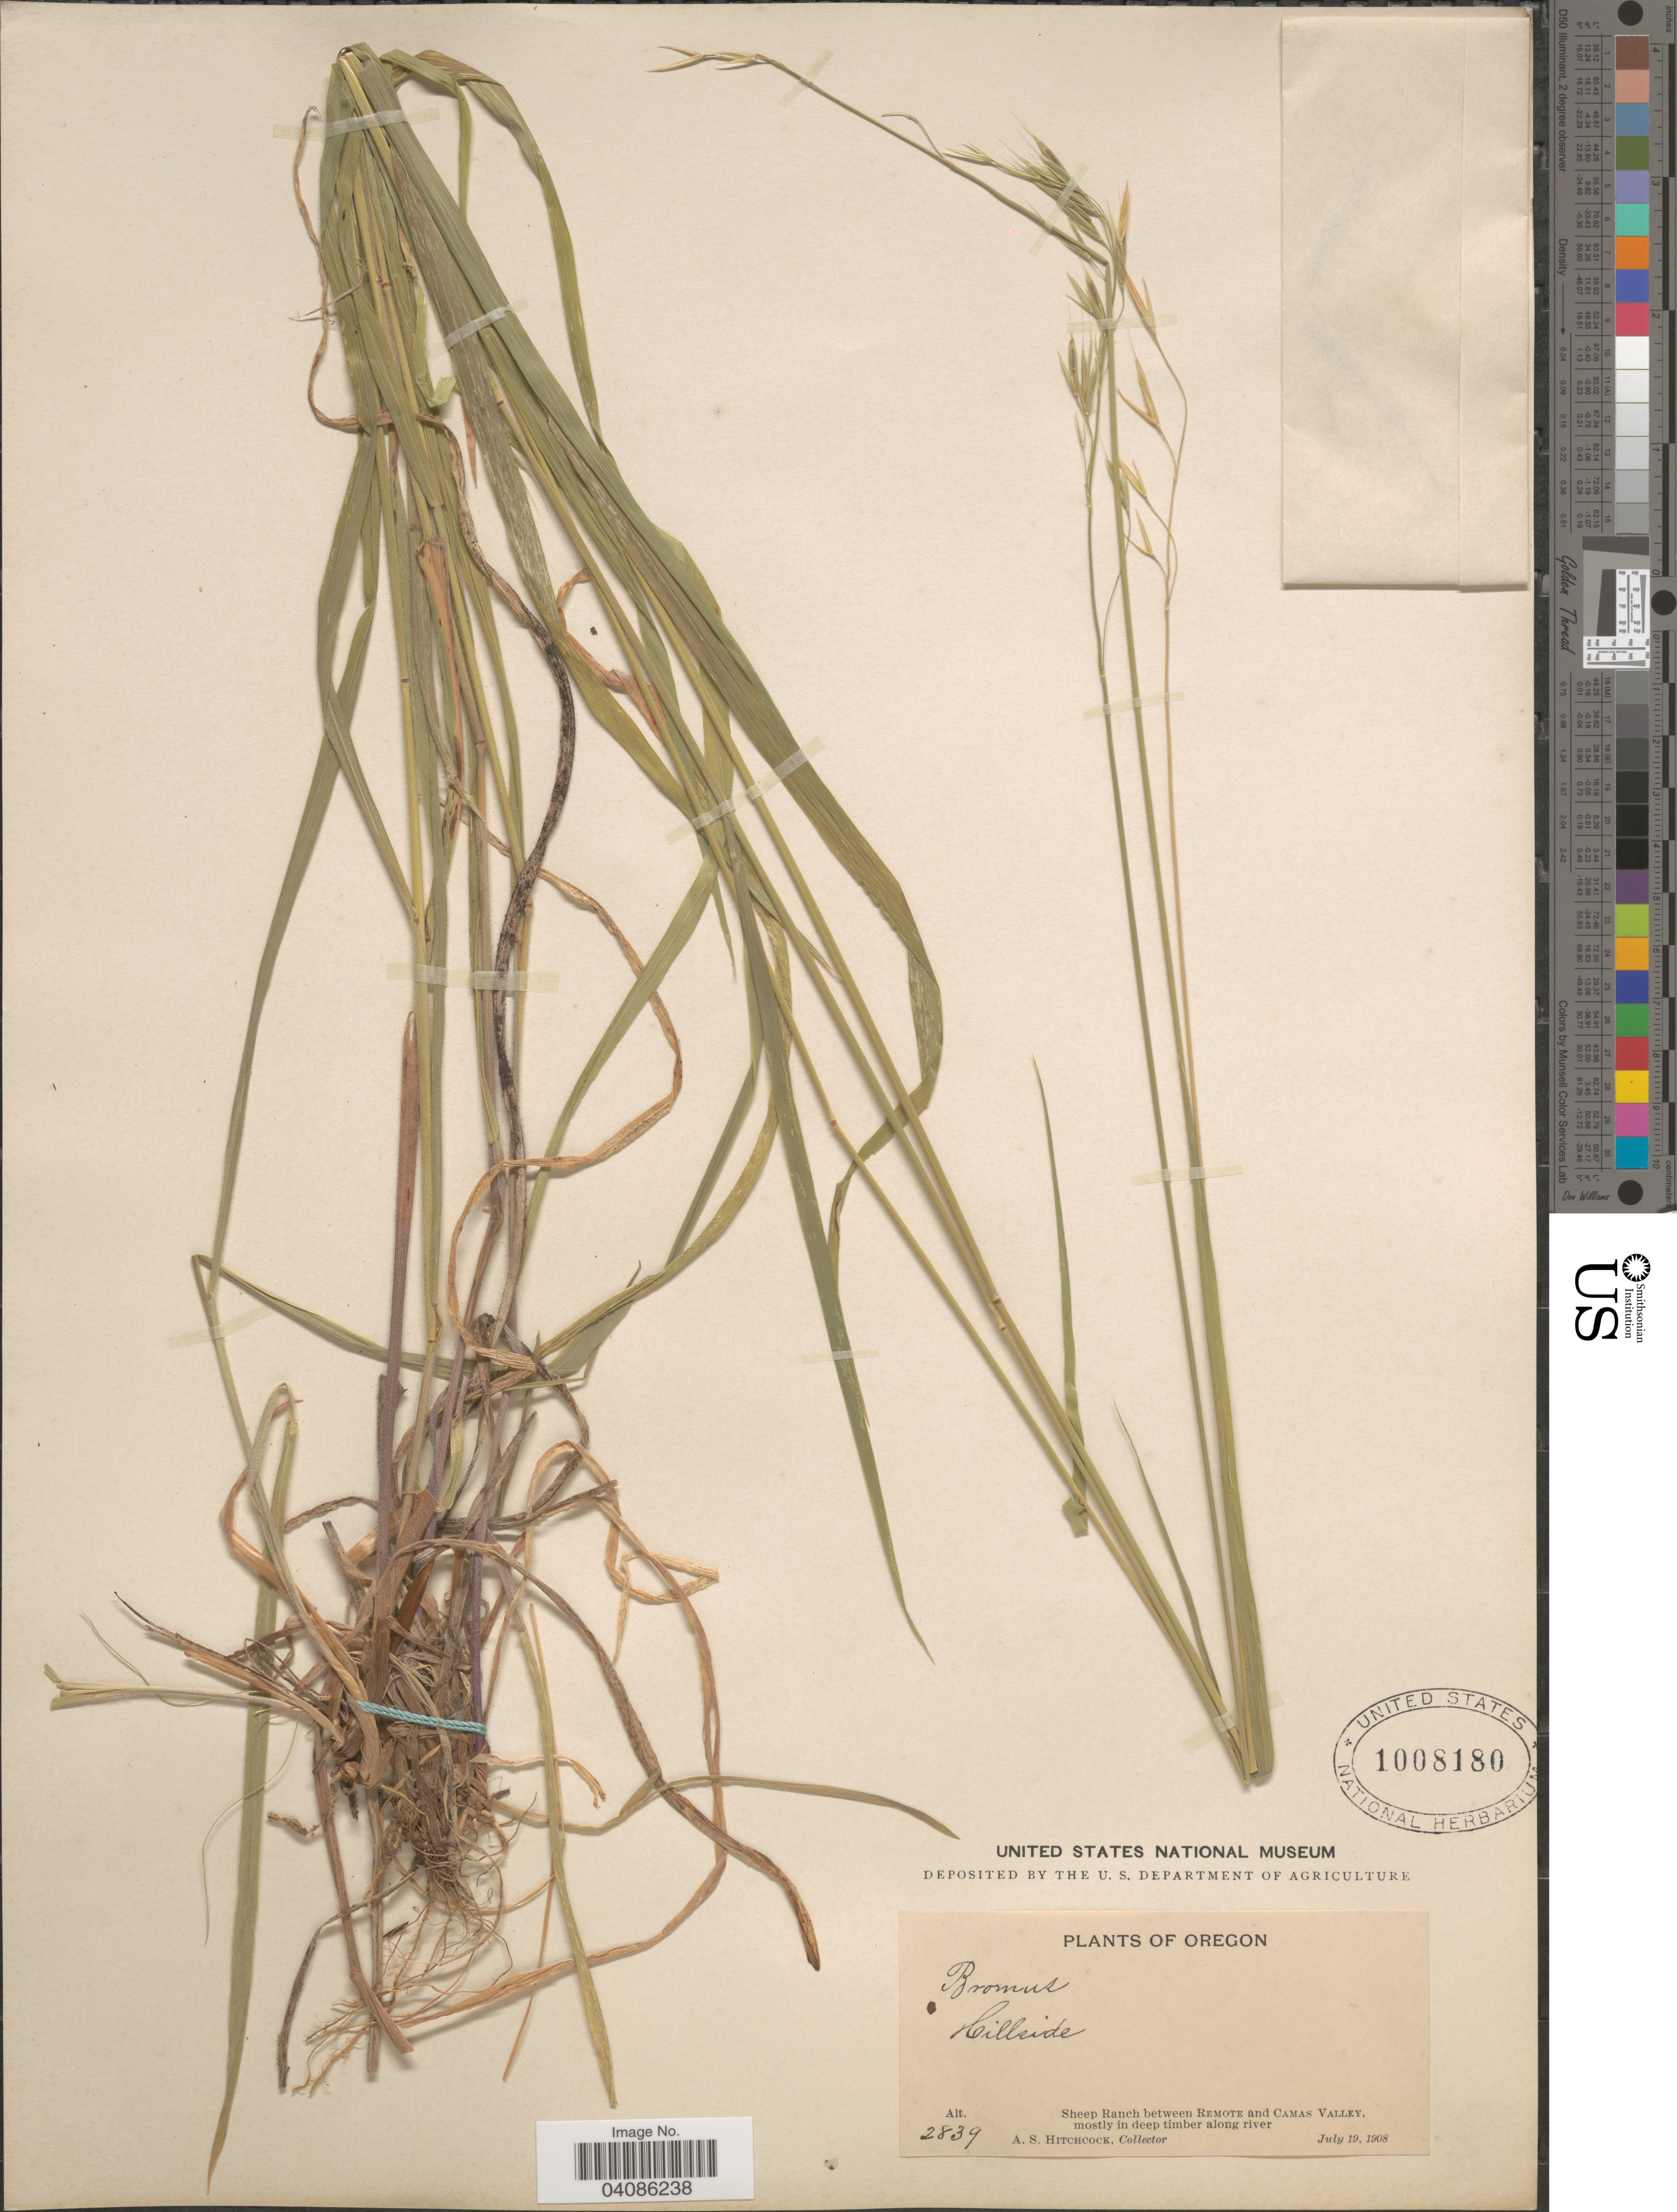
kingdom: Plantae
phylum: Tracheophyta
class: Liliopsida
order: Poales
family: Poaceae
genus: Bromus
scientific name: Bromus texensis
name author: (Shear) Hitchc.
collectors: A. S. Hitchcock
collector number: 2839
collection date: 1908-07-19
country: United States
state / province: Oregon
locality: Hillside. Sheep Ranch between Remote and Camas Valley, mostly in deep timber along river.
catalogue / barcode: US 1008180